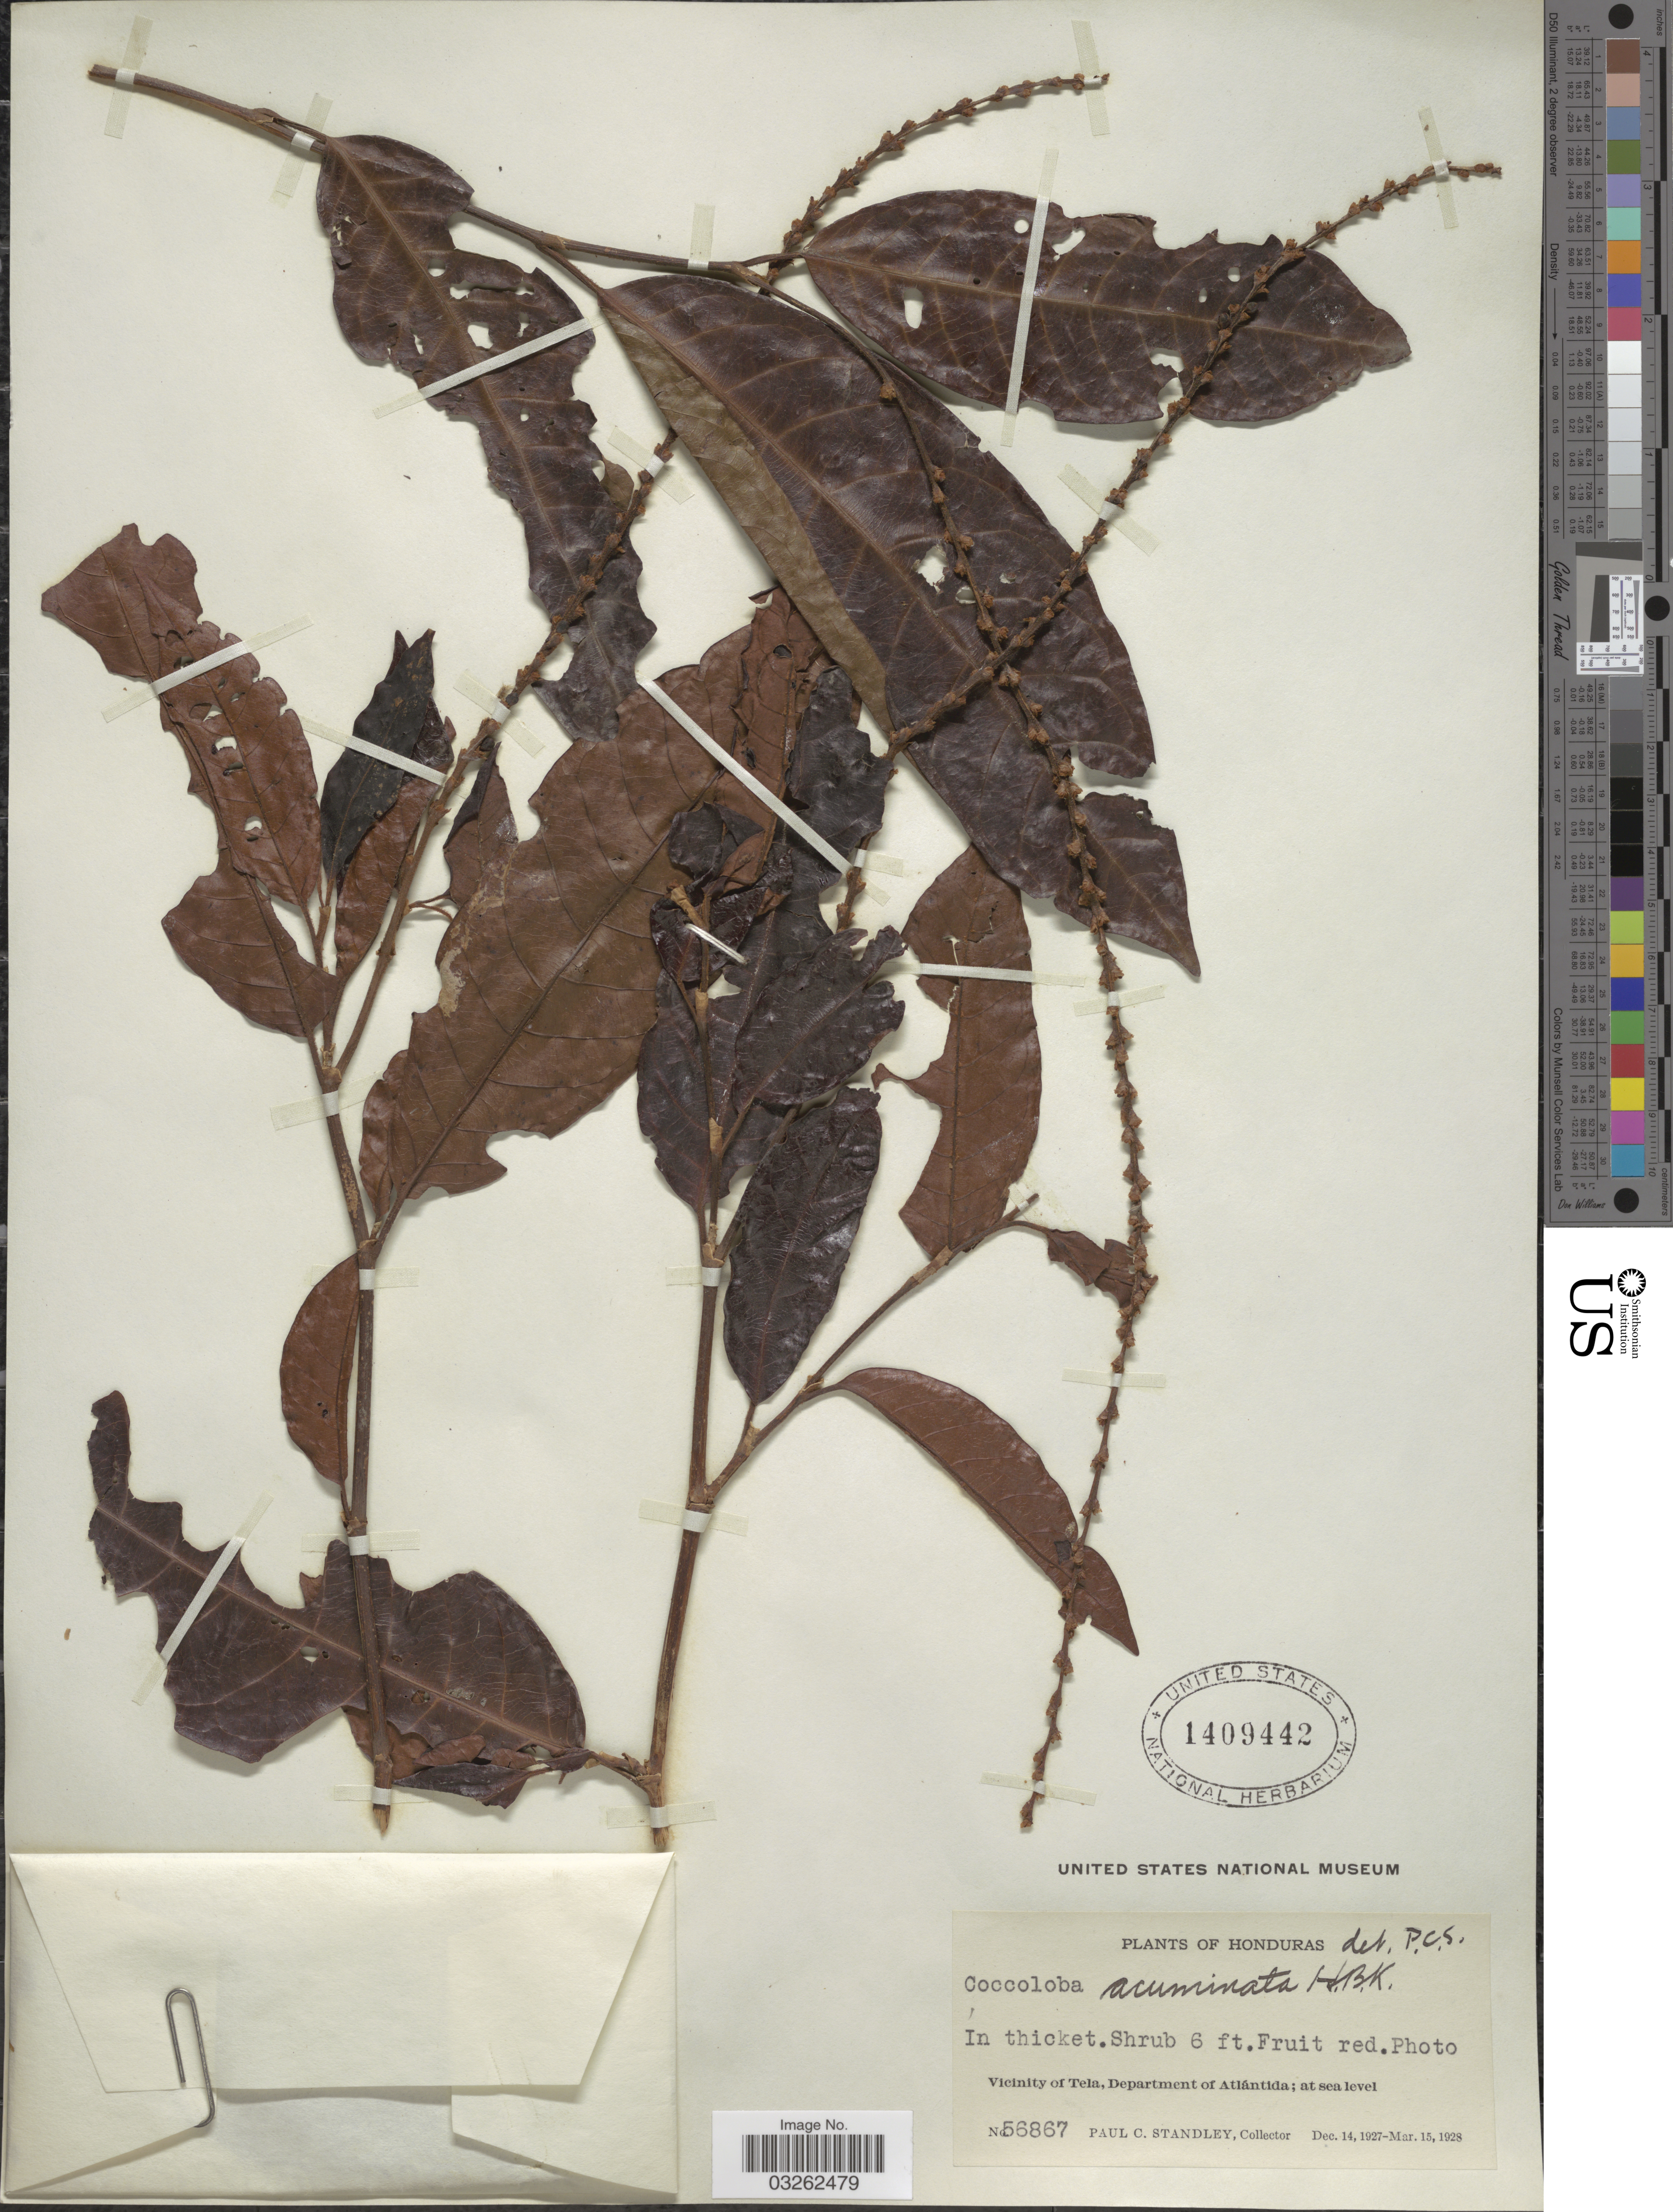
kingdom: Plantae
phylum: Tracheophyta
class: Magnoliopsida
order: Caryophyllales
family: Polygonaceae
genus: Coccoloba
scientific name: Coccoloba acuminata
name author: Kunth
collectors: P. C. Standley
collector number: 56867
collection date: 1927-12-14/1928-03-15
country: Honduras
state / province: Atlántida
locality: Vicinity of Tela, Department of Atlántida.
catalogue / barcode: US 1409442